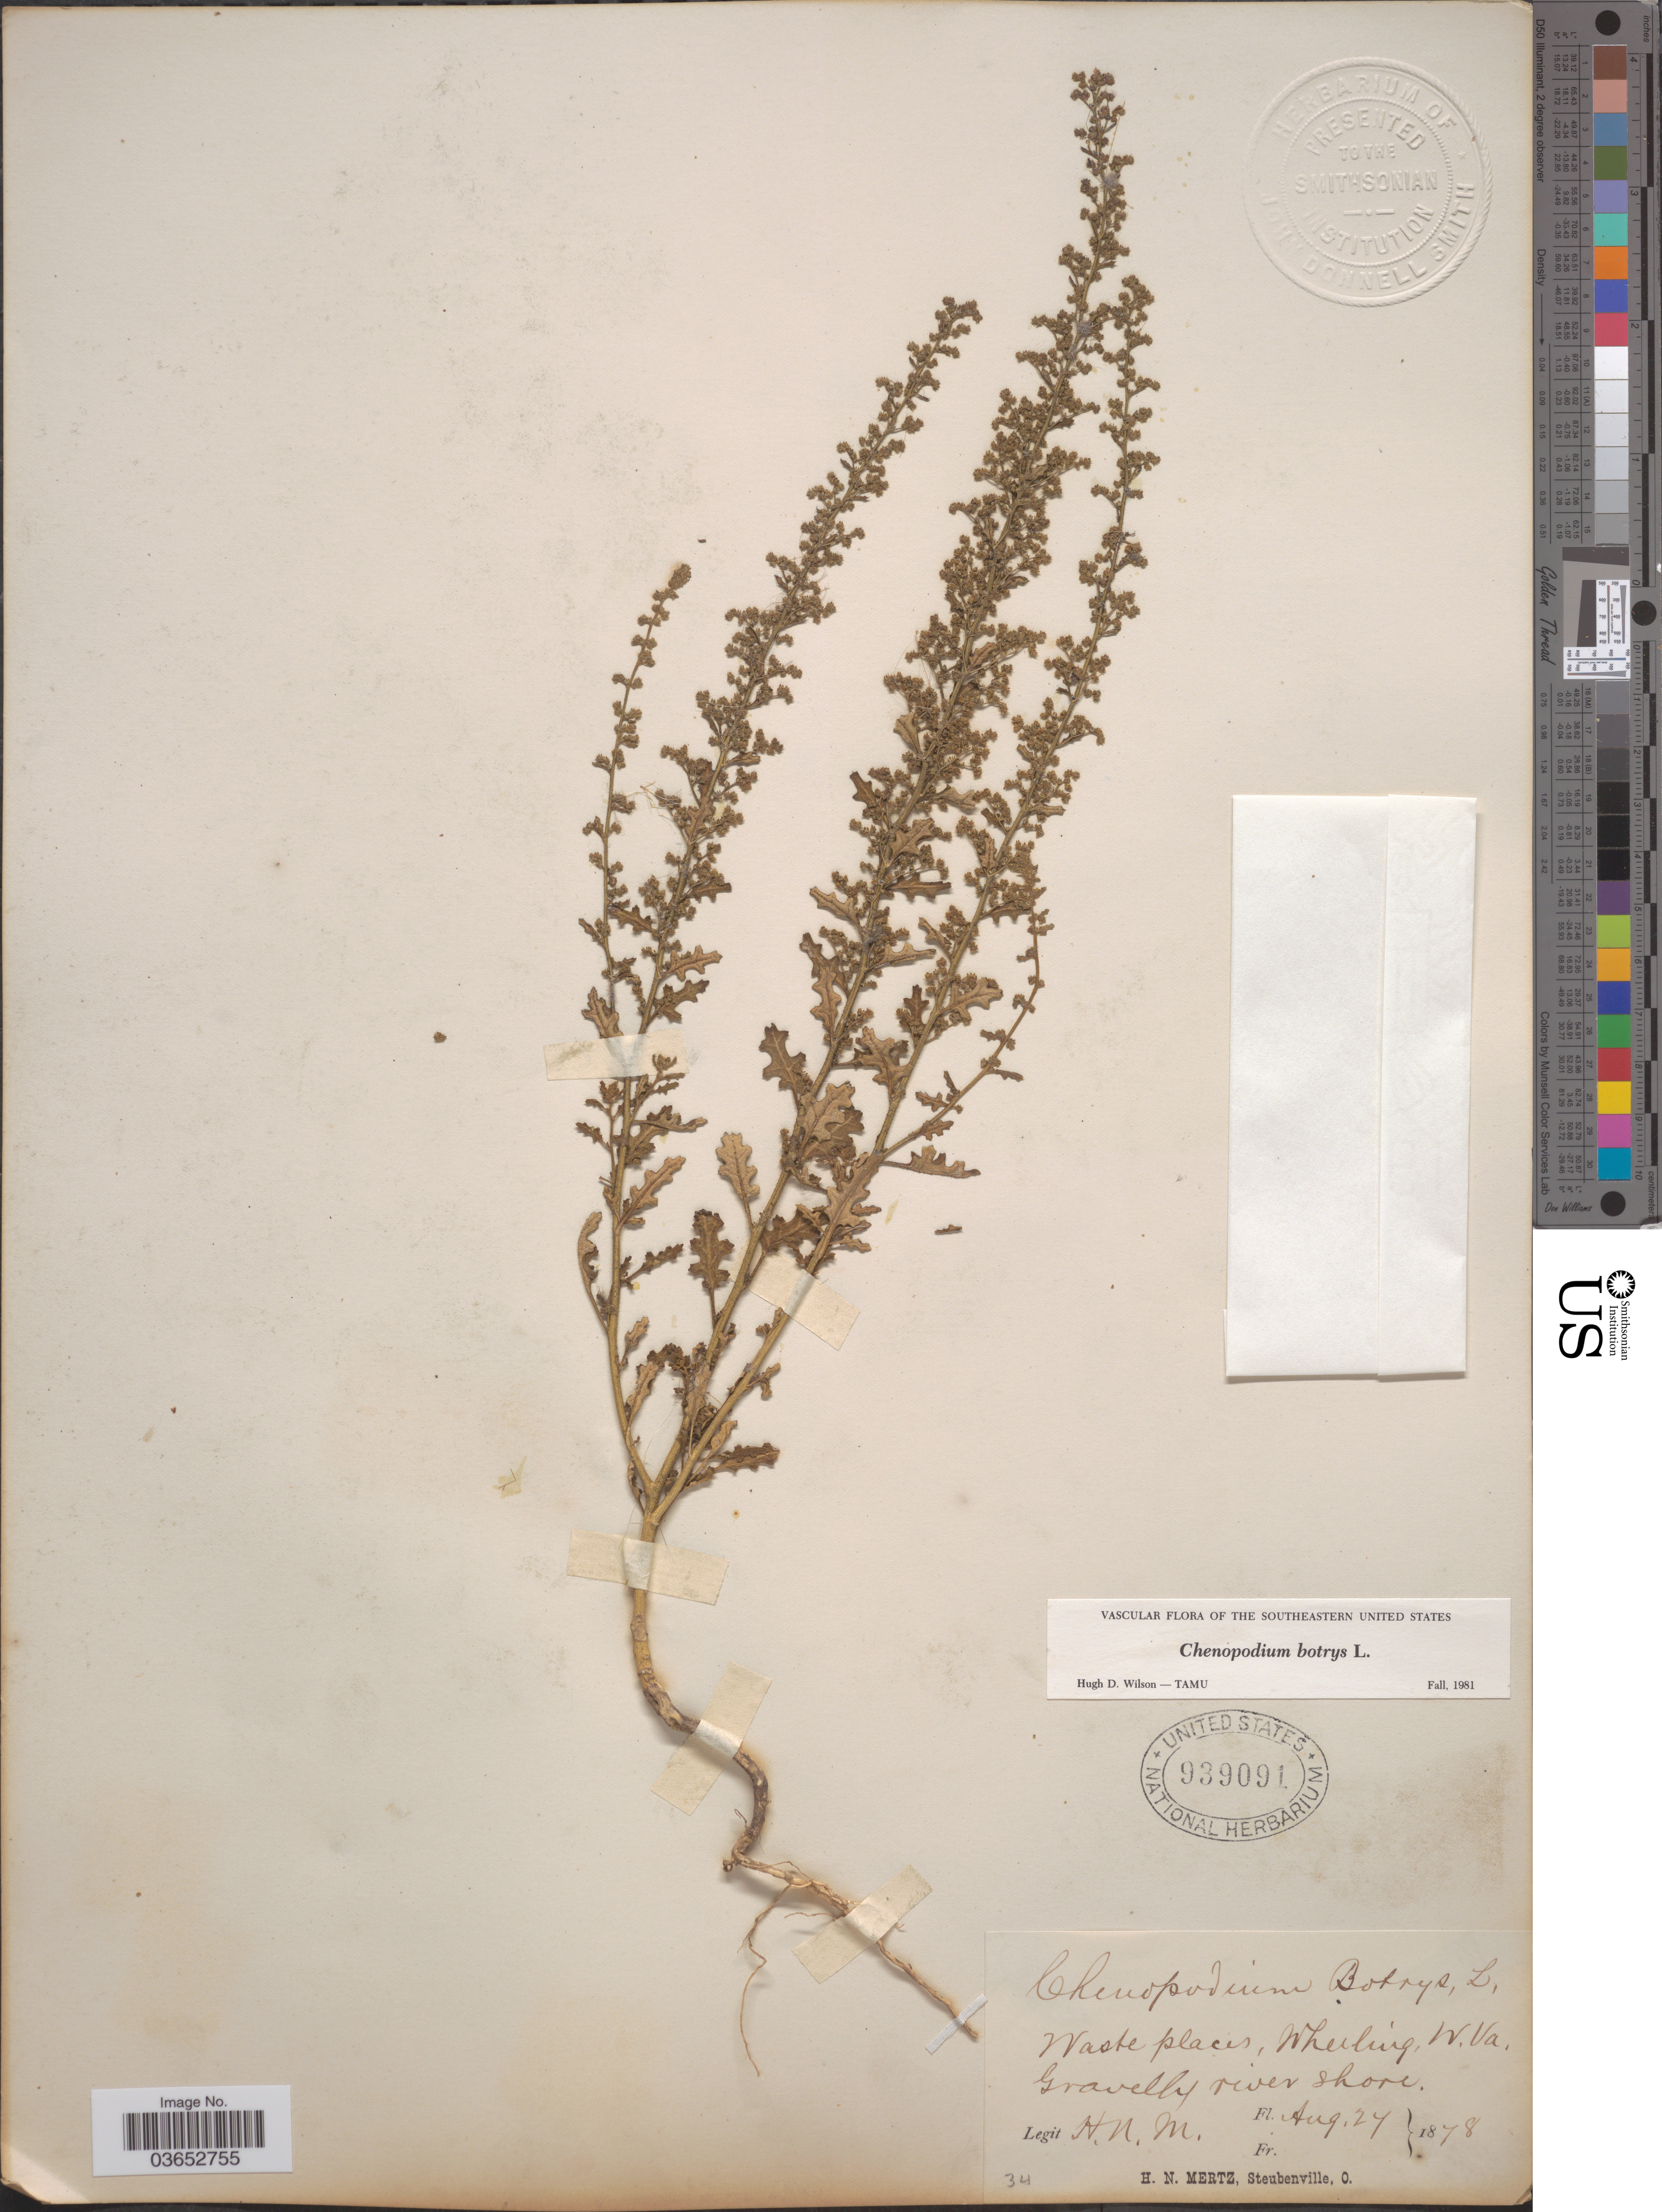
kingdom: Plantae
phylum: Tracheophyta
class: Magnoliopsida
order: Caryophyllales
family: Amaranthaceae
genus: Chenopodium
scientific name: Chenopodium botrys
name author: L.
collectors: H. Mertz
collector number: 34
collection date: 1878-08-24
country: United States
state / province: West Virginia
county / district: Ohio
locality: Wheeling.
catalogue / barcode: US 939091